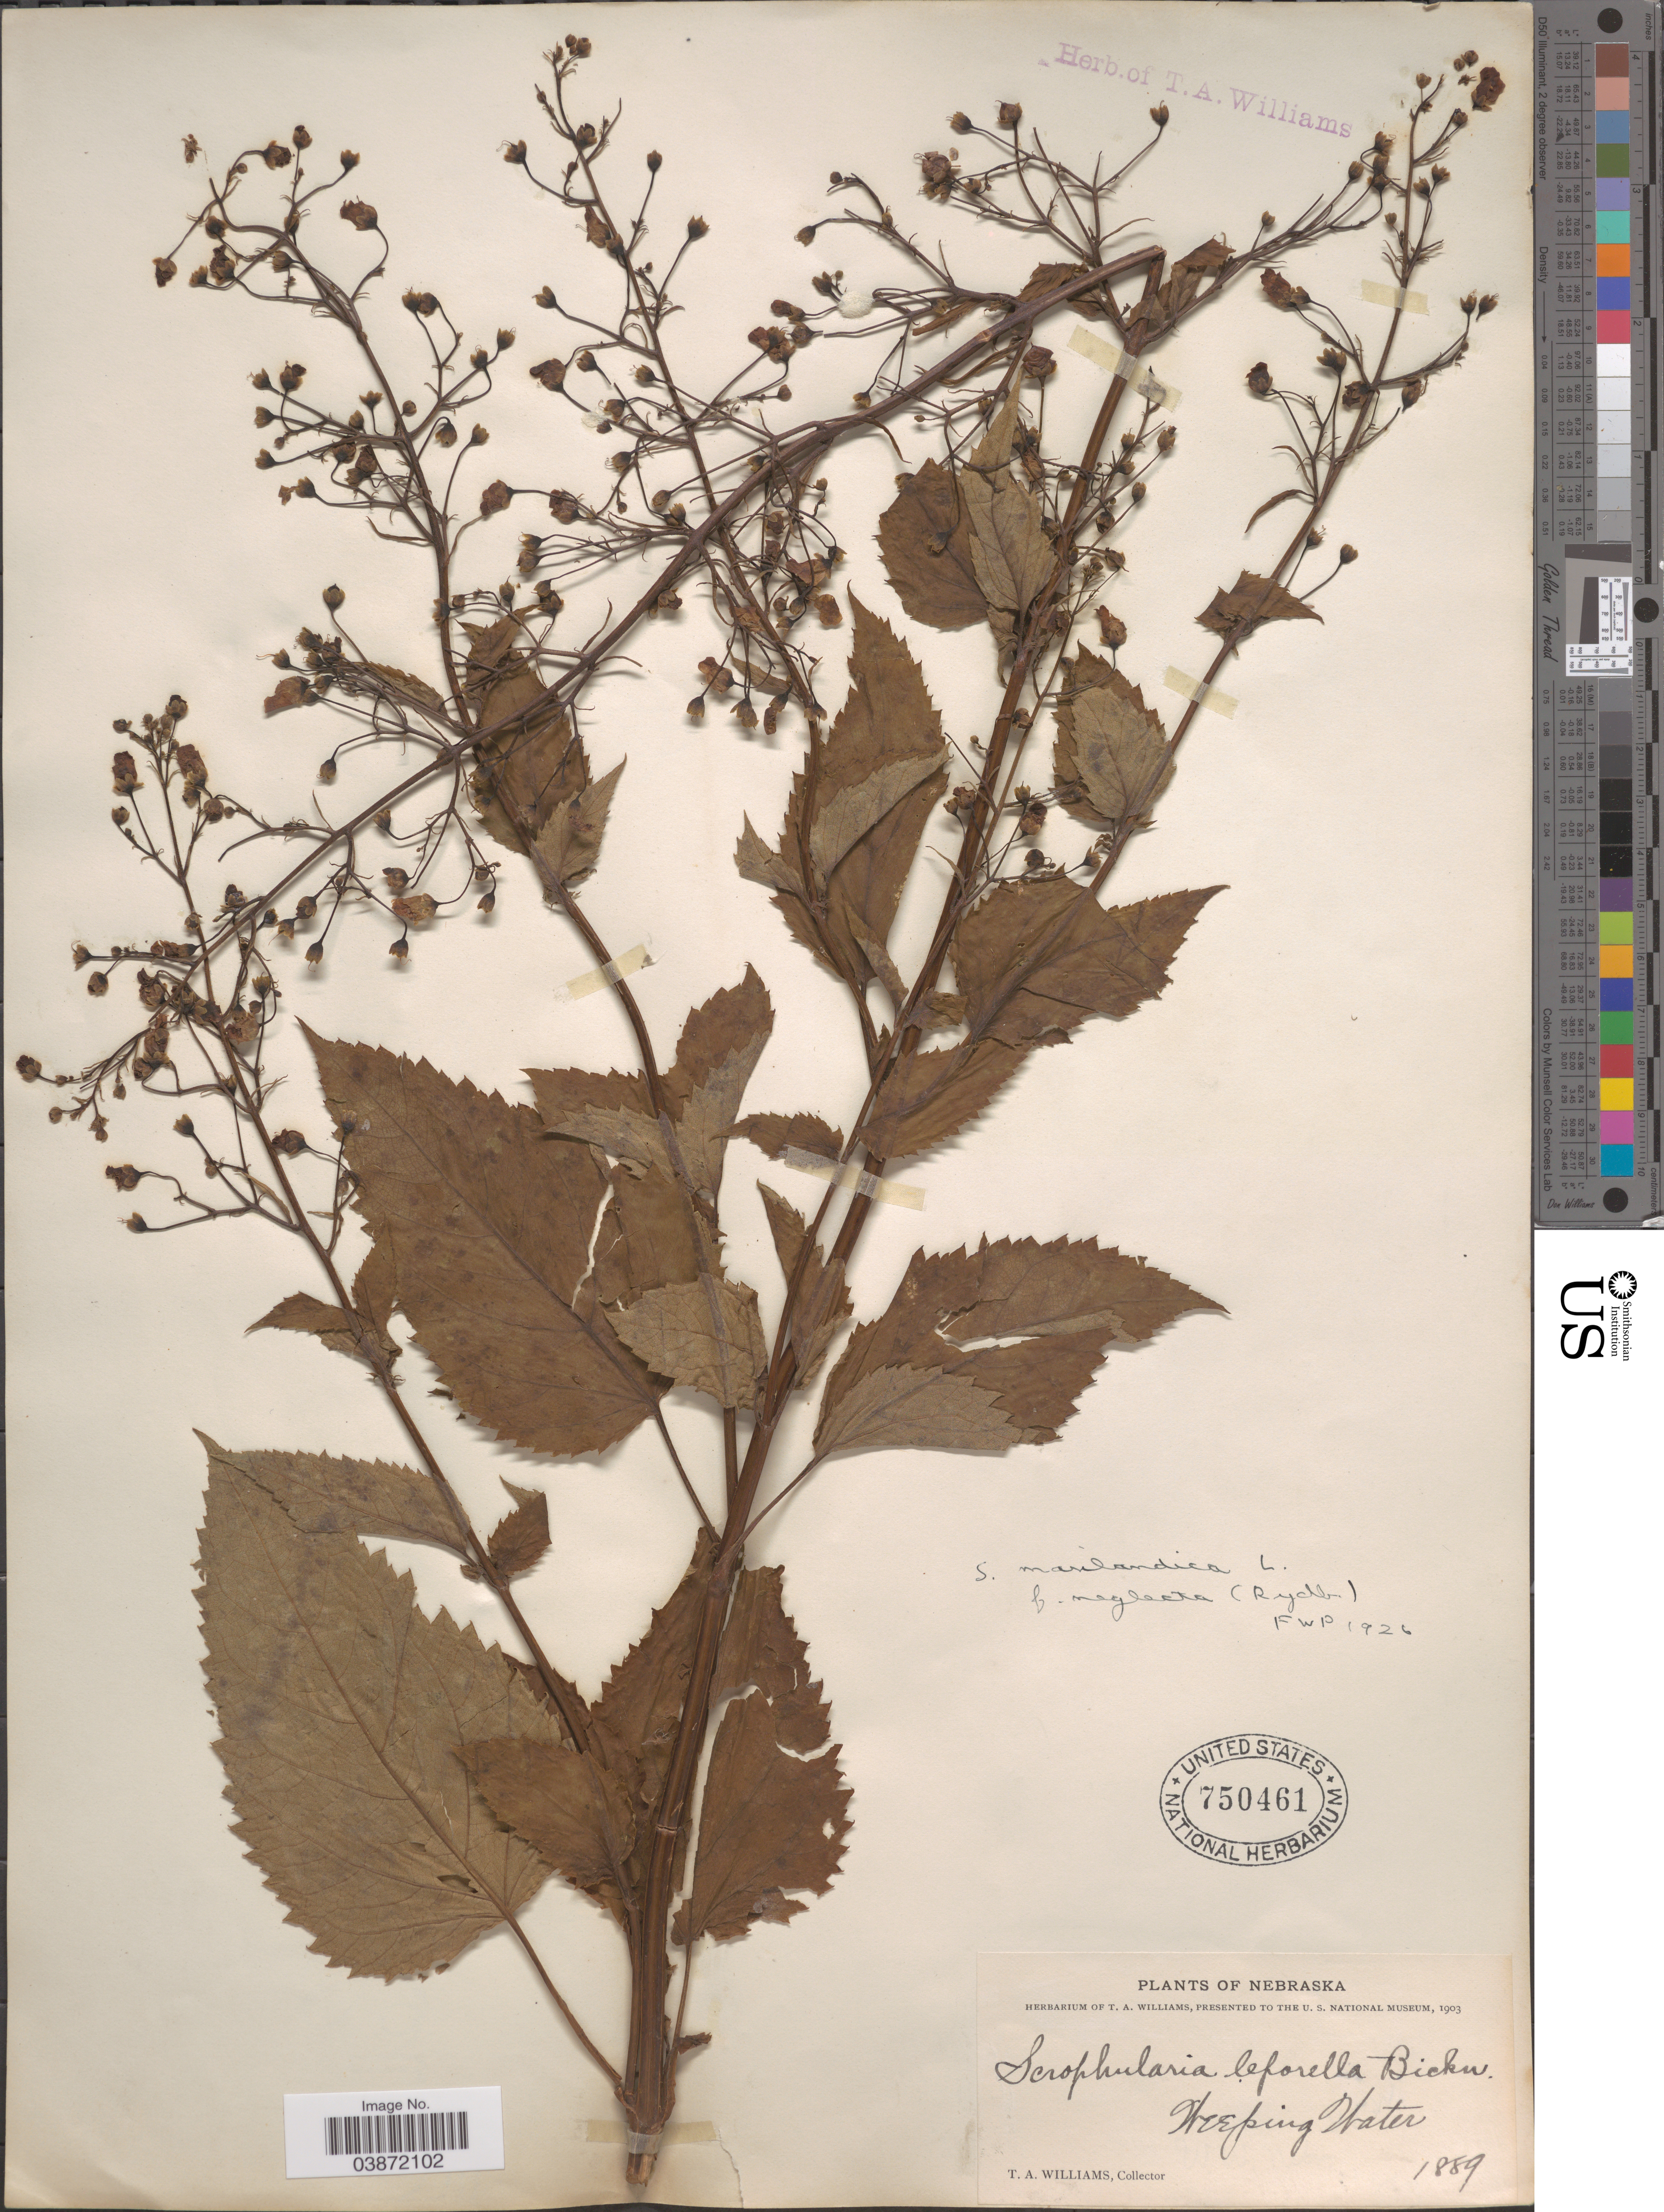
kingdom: Plantae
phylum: Tracheophyta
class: Magnoliopsida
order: Lamiales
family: Scrophulariaceae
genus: Scrophularia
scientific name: Scrophularia marylandica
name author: Georgi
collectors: T. Williams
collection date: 1889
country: United States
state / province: Nebraska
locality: Weeping Water.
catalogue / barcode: US 750461